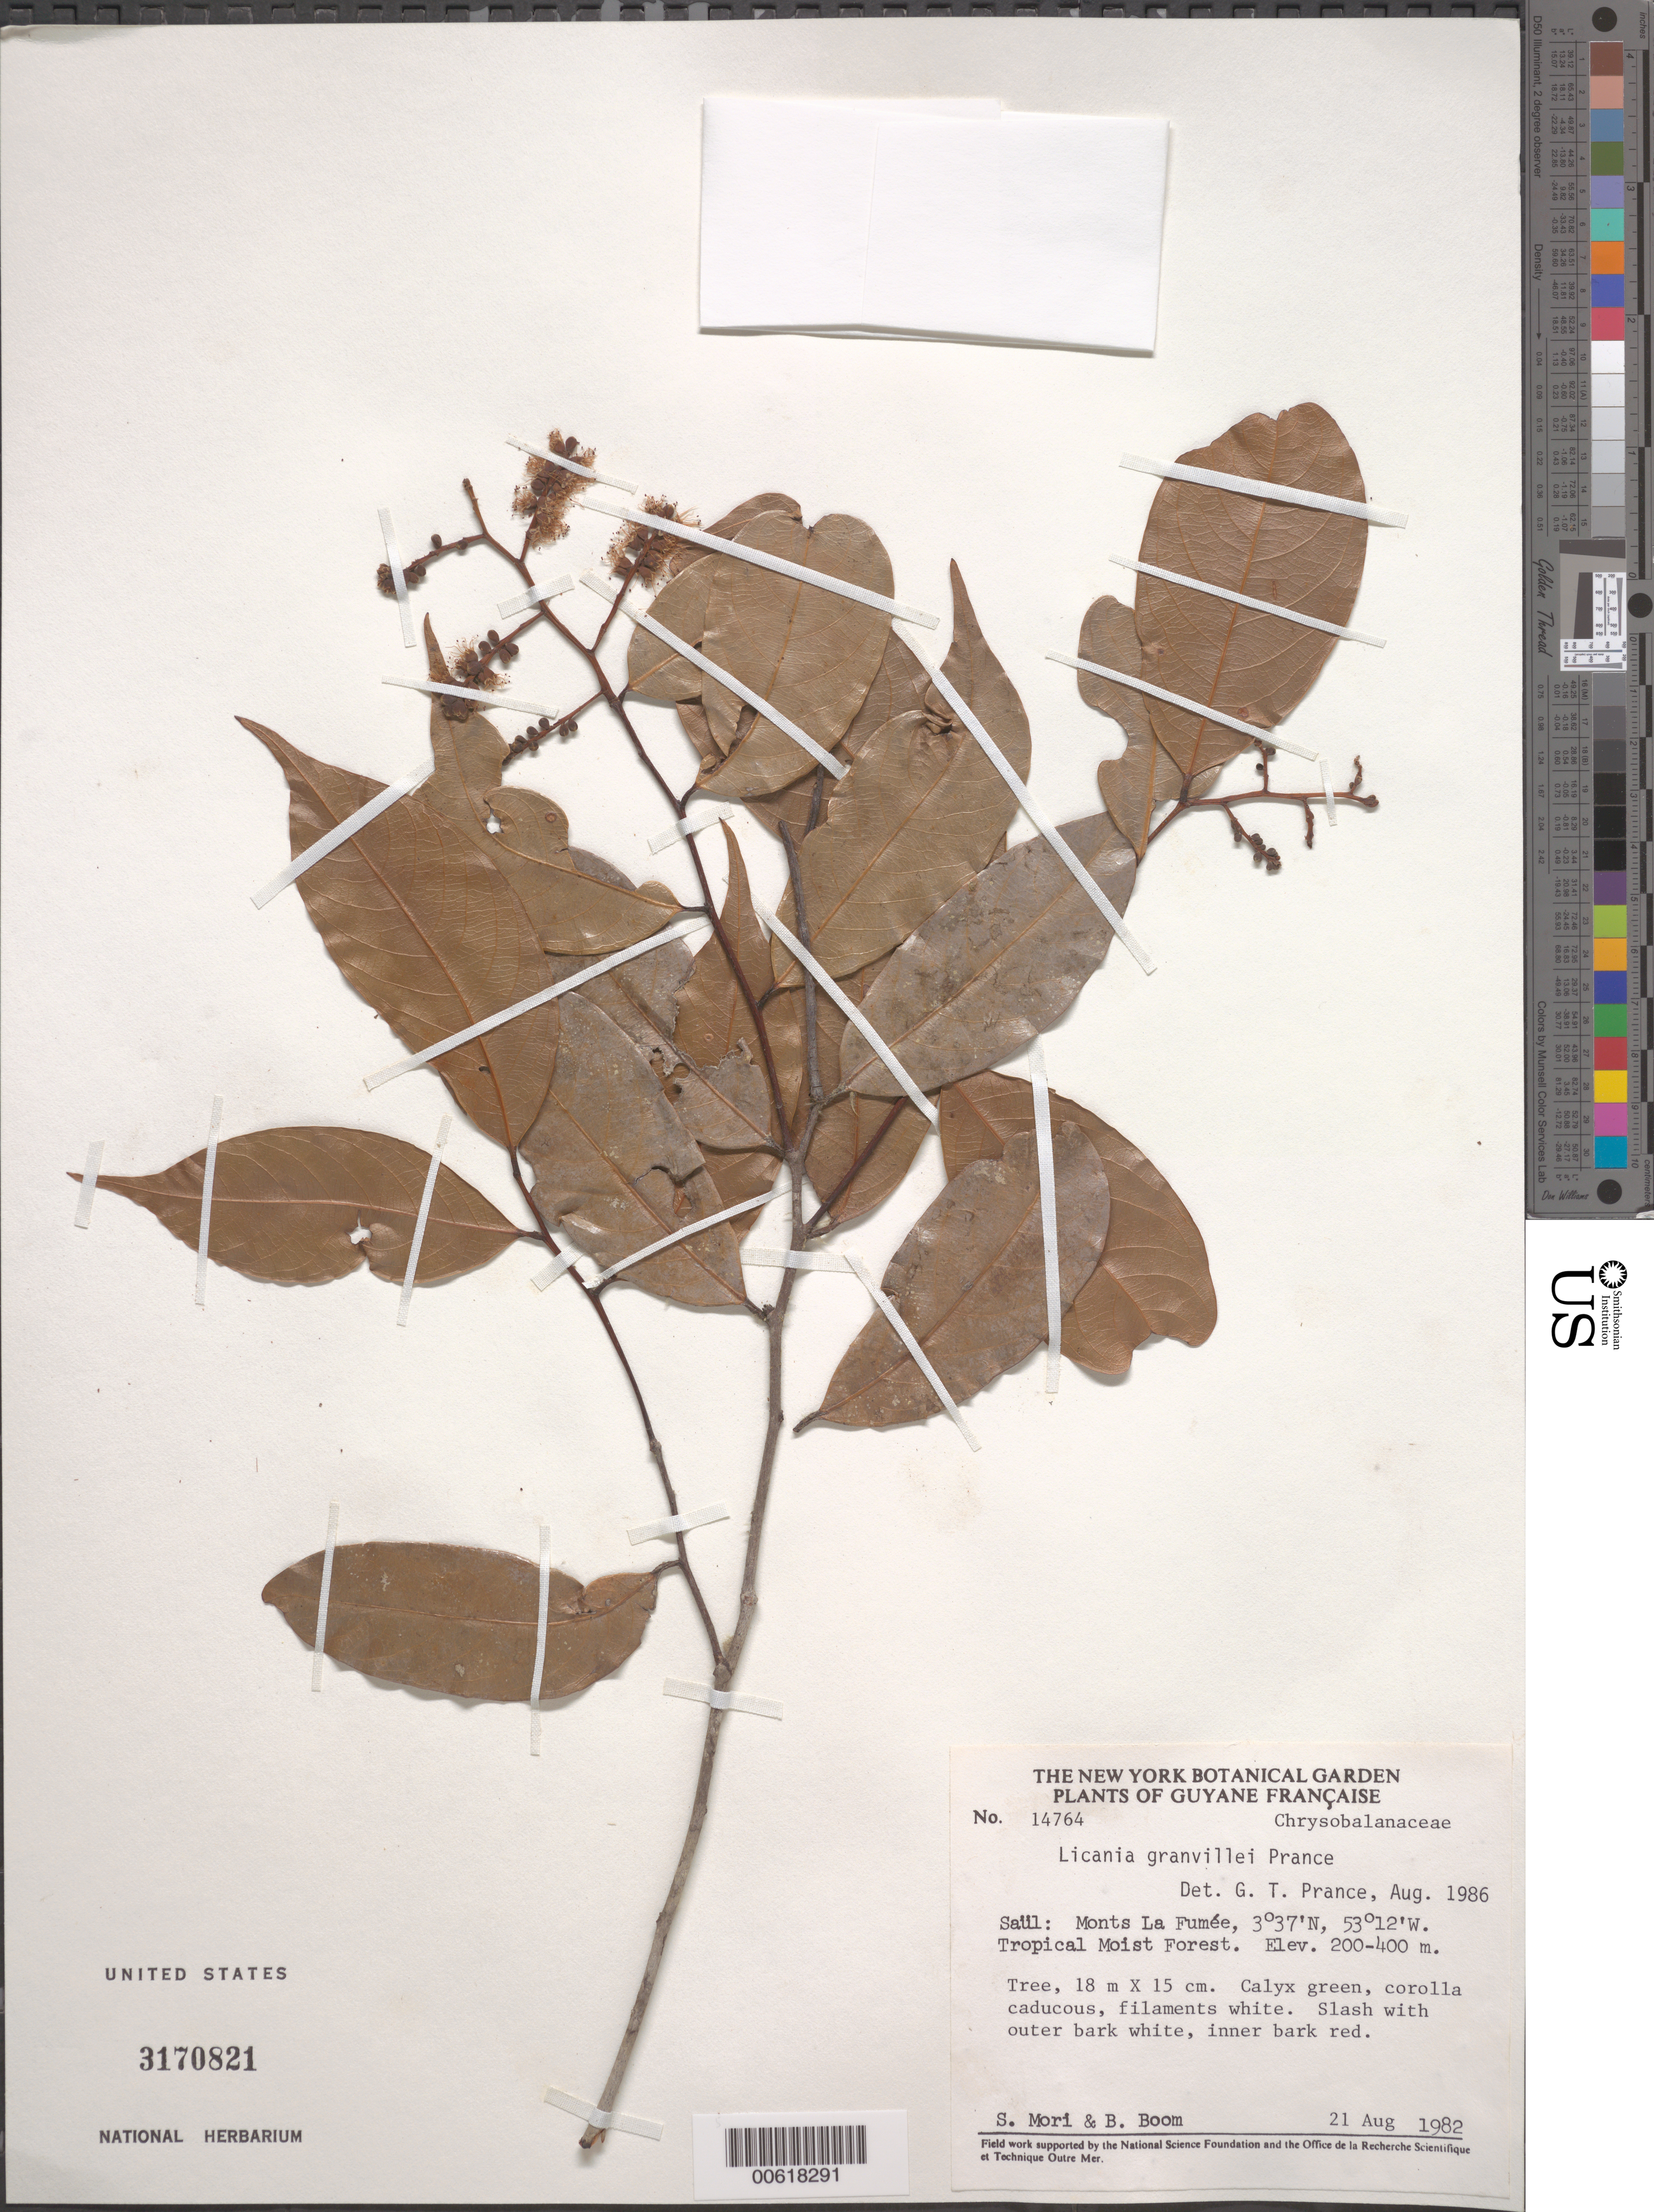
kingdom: Plantae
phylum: Tracheophyta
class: Magnoliopsida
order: Malpighiales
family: Chrysobalanaceae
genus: Leptobalanus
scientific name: Leptobalanus granvillei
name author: (Prance) Sothers & Prance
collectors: S. Mori & B. M. Boom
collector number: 14764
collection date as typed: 21-Aug-82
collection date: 1982-08-21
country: French Guiana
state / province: Saint-Laurent-du-Maroni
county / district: Saül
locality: Saül, Monts La Fumée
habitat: Tropical moist forest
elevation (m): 200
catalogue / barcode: US 3170821